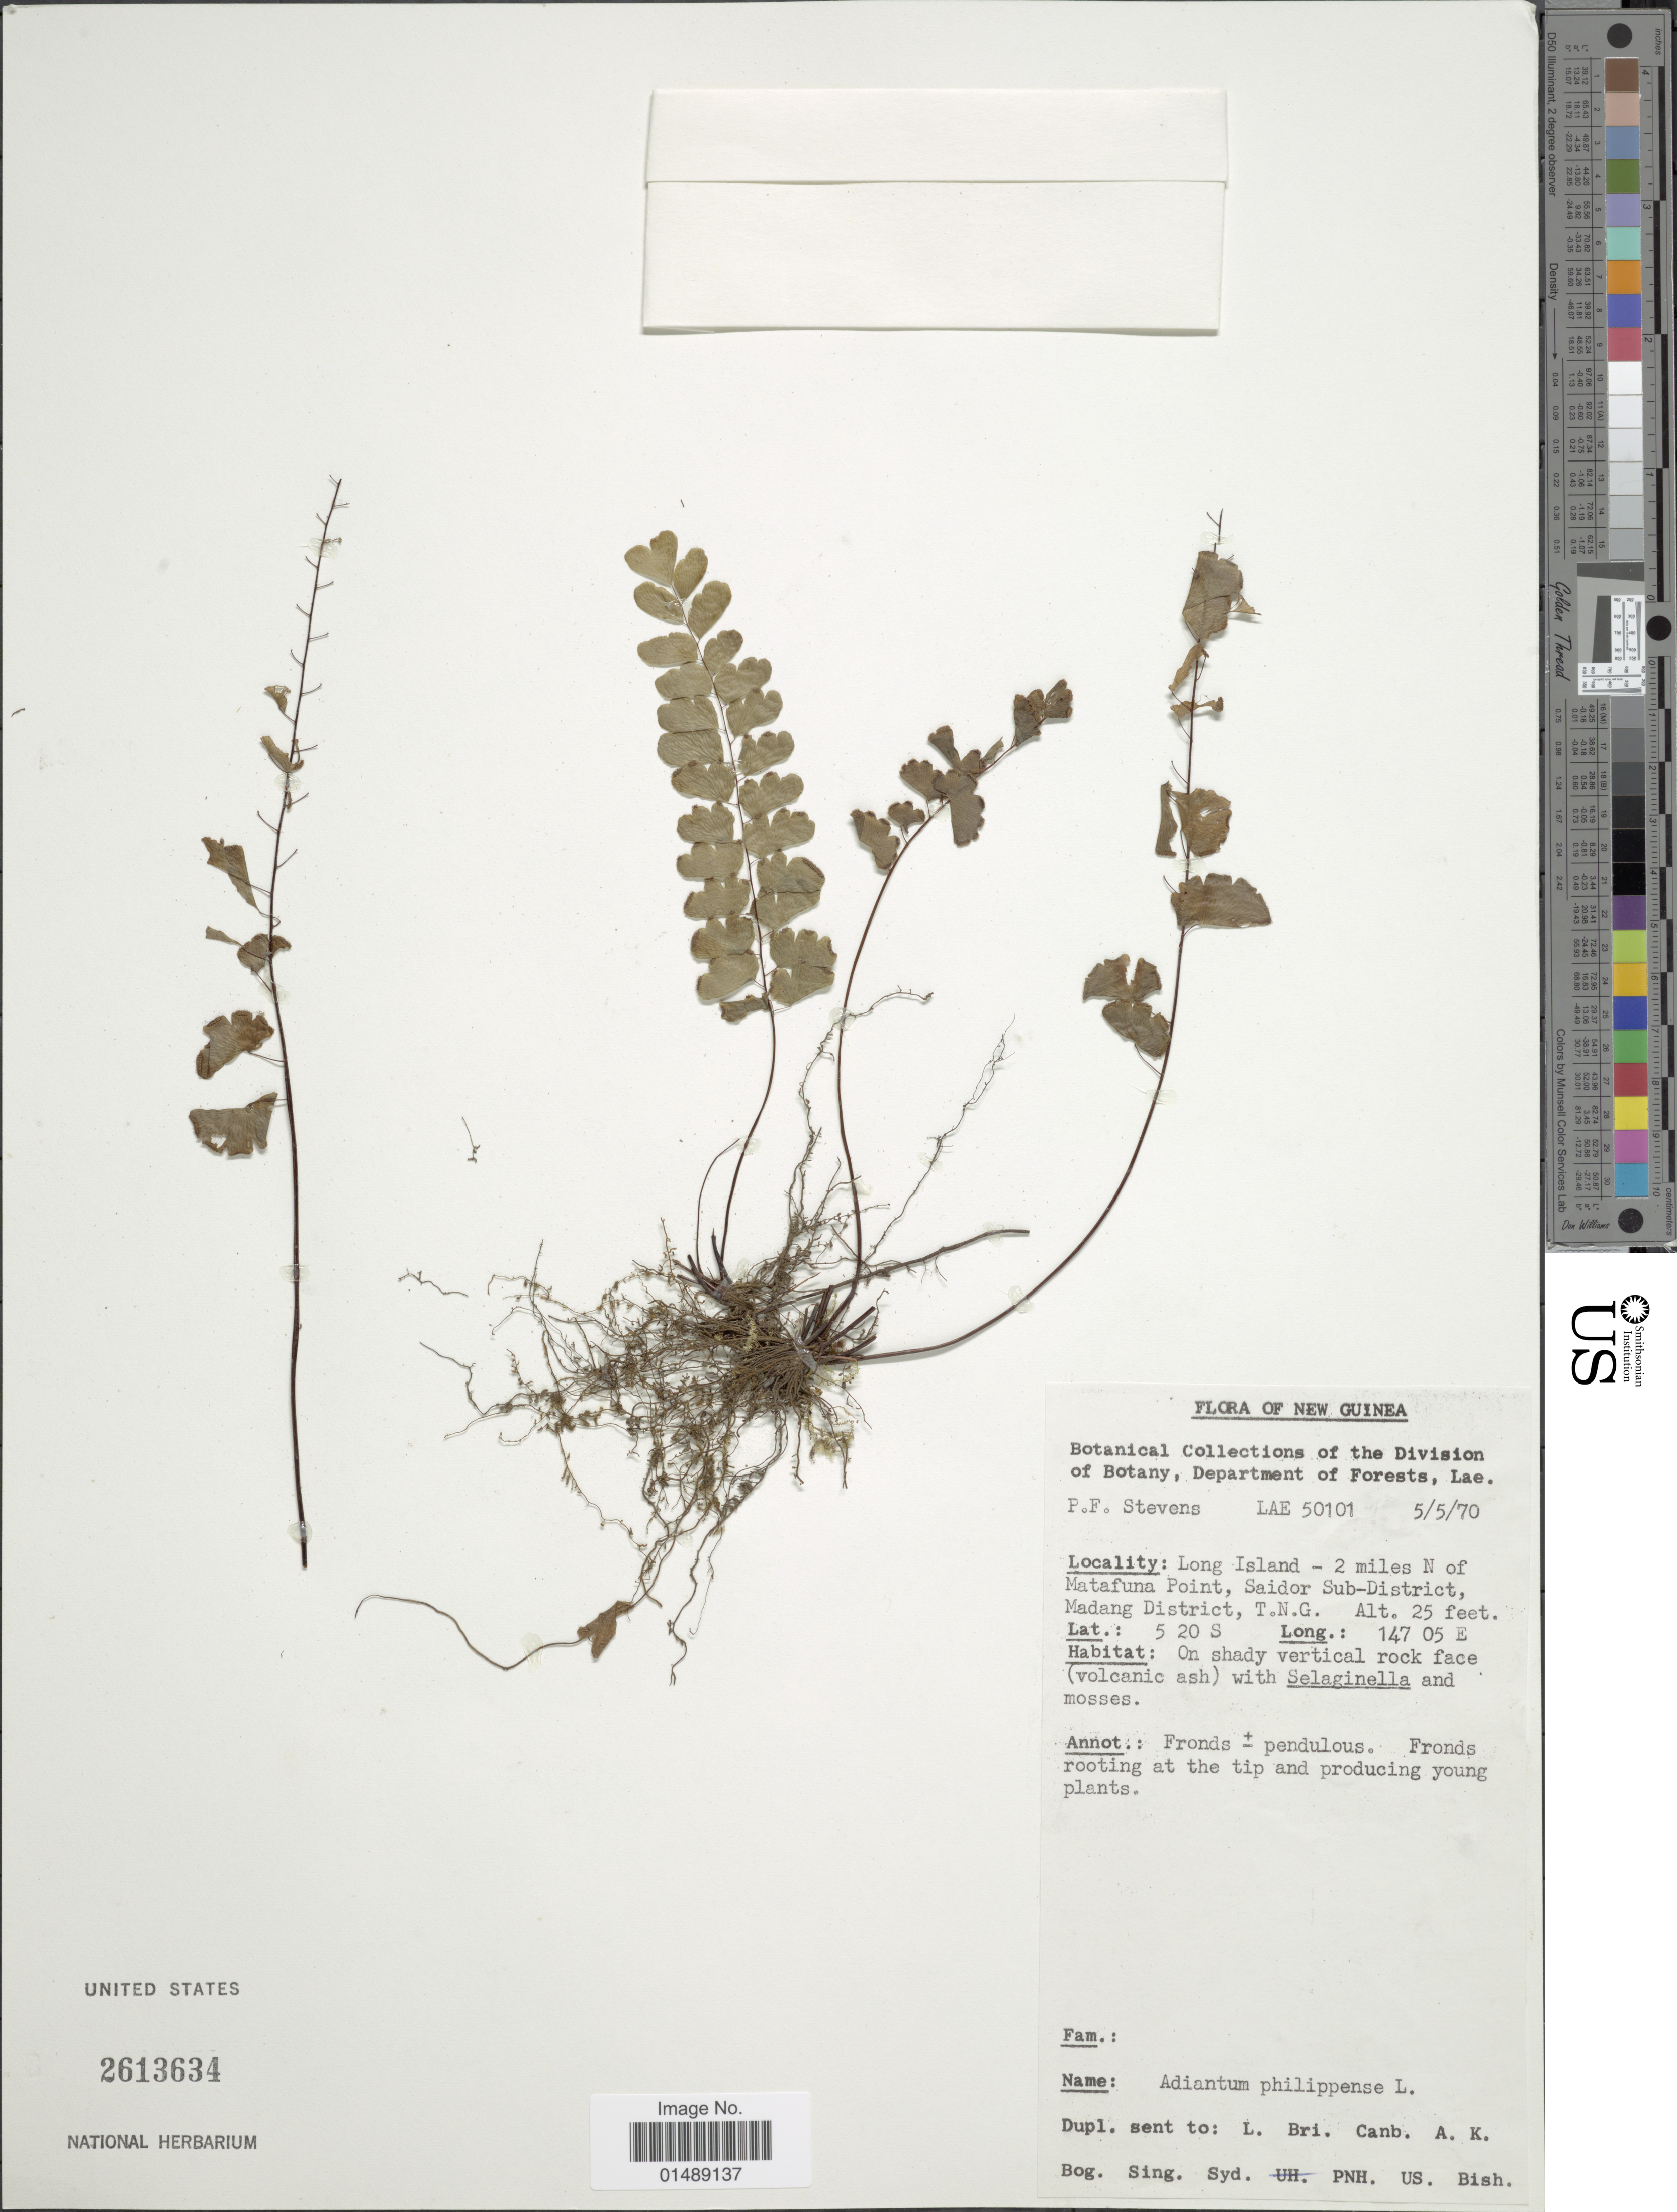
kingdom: Plantae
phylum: Tracheophyta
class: Polypodiopsida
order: Polypodiales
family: Pteridaceae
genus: Adiantum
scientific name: Adiantum philippense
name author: L.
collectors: P. F. Stevens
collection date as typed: Transcribed d/m/y: 5/5/70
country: Papua New Guinea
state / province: Madang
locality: Long Island - 2 miles N of Matafuna Point, Saidor Sub-District, Madag District, T.N.G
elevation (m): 8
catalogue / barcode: US 2613634